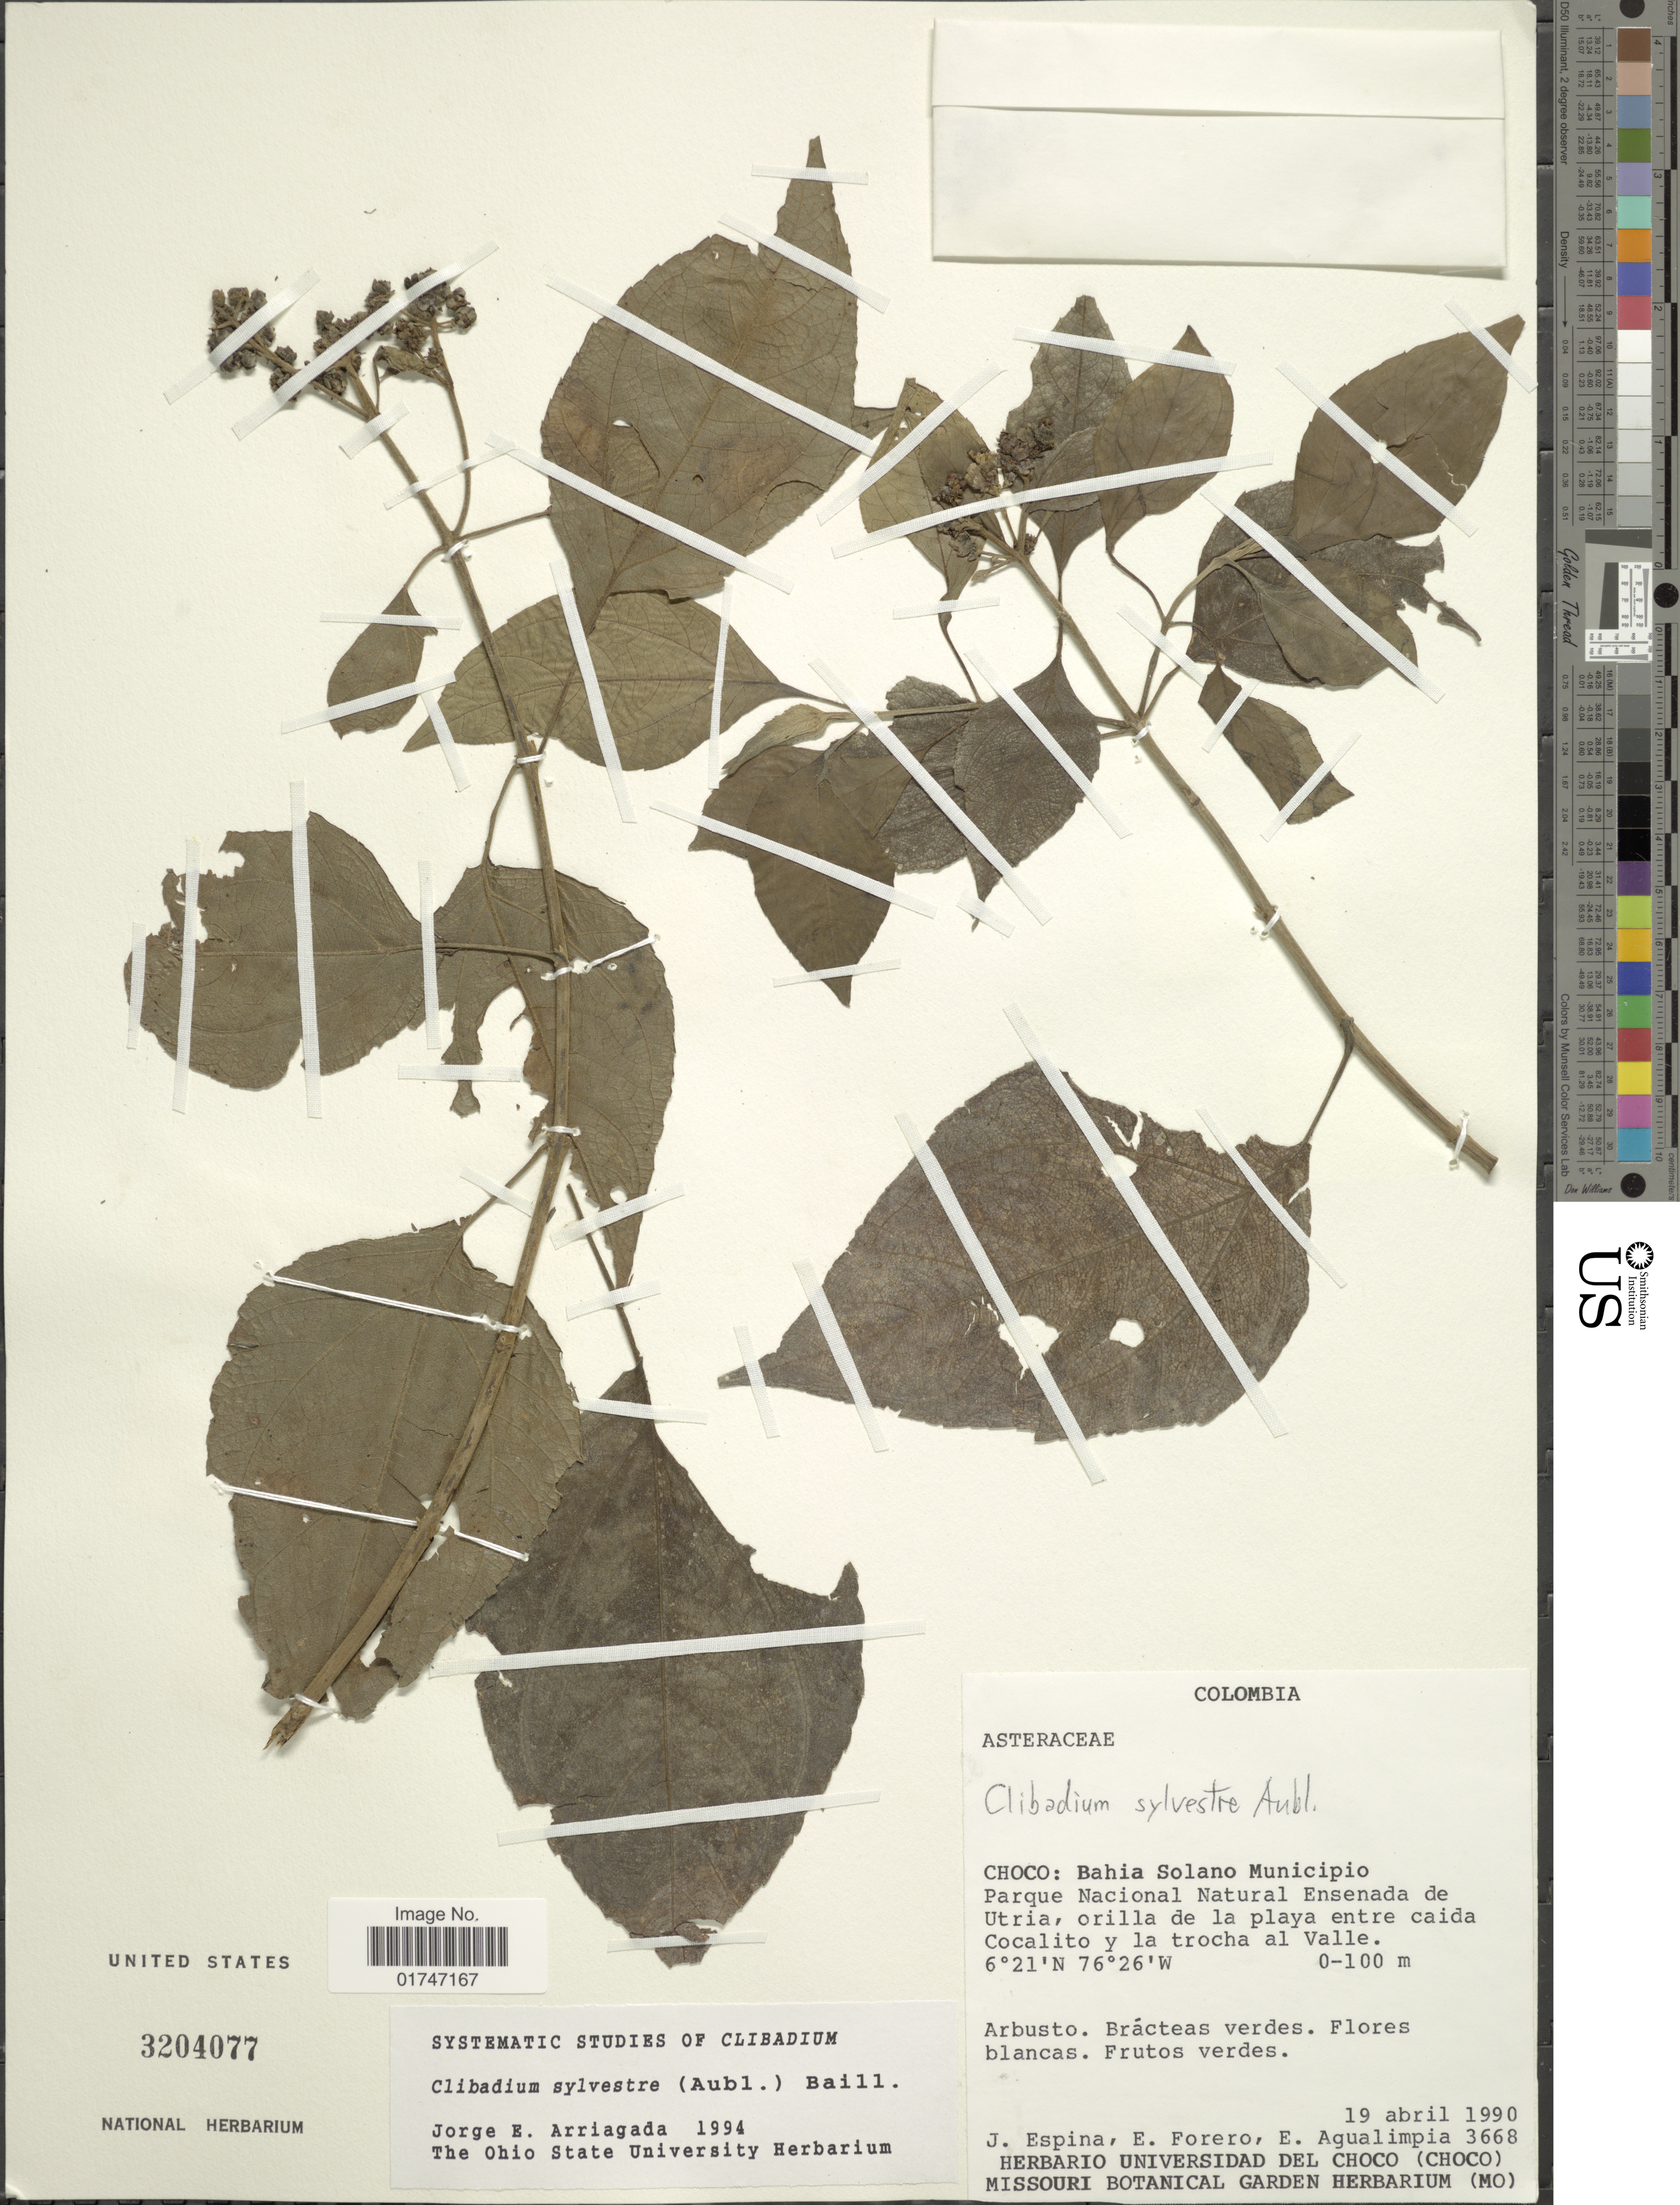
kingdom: Plantae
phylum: Tracheophyta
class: Magnoliopsida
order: Asterales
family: Asteraceae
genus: Clibadium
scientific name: Clibadium sylvestre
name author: (Aubl.) Baill.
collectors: J. Espina, E. Forero & E. D. Agualimpia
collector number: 3668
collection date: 1990-04-19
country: Colombia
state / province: Chocó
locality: Choco: Bahia Solano Municipio. Parque Nacional Natural Ensenada de Utria, orilla de la playa entre caida Cocalito y la trocha al Valle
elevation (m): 0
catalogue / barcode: US 3204077